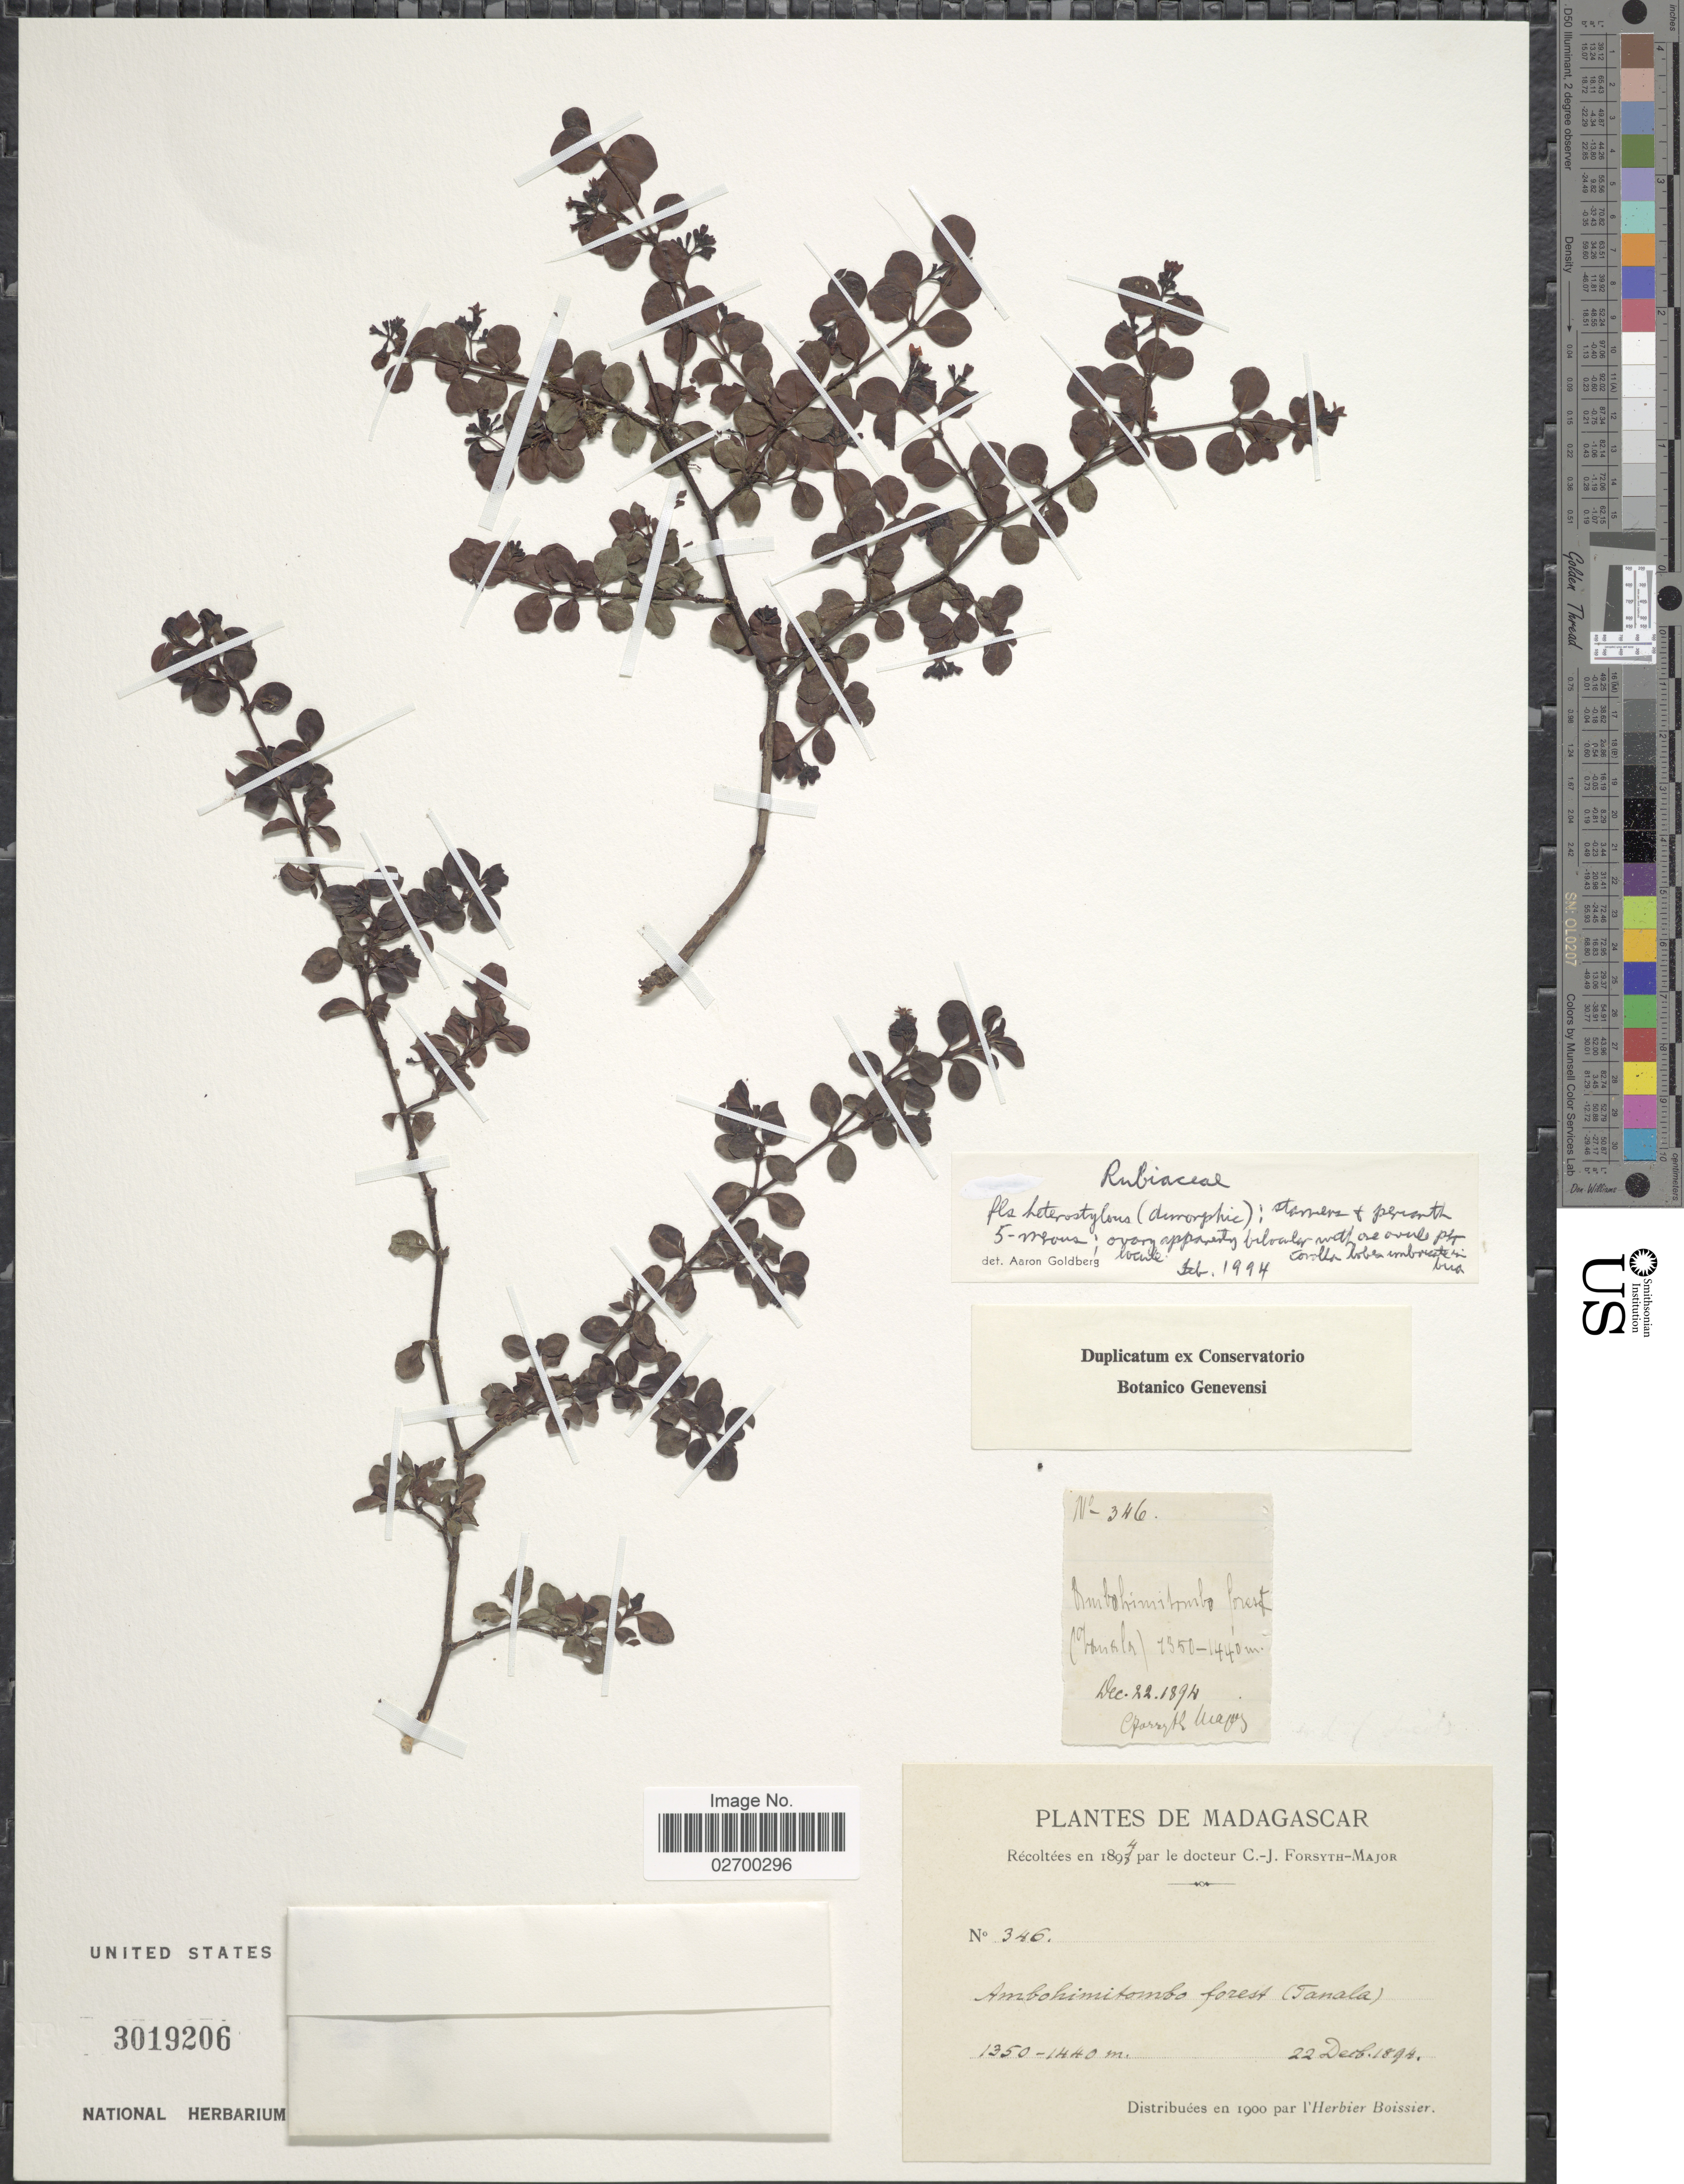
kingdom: Plantae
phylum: Tracheophyta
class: Magnoliopsida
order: Gentianales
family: Rubiaceae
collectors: C. I. Forsyth-Major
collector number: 346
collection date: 1894-12-22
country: Madagascar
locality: Ambohimitombo forest (Tanala)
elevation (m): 1350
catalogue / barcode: US 3019206